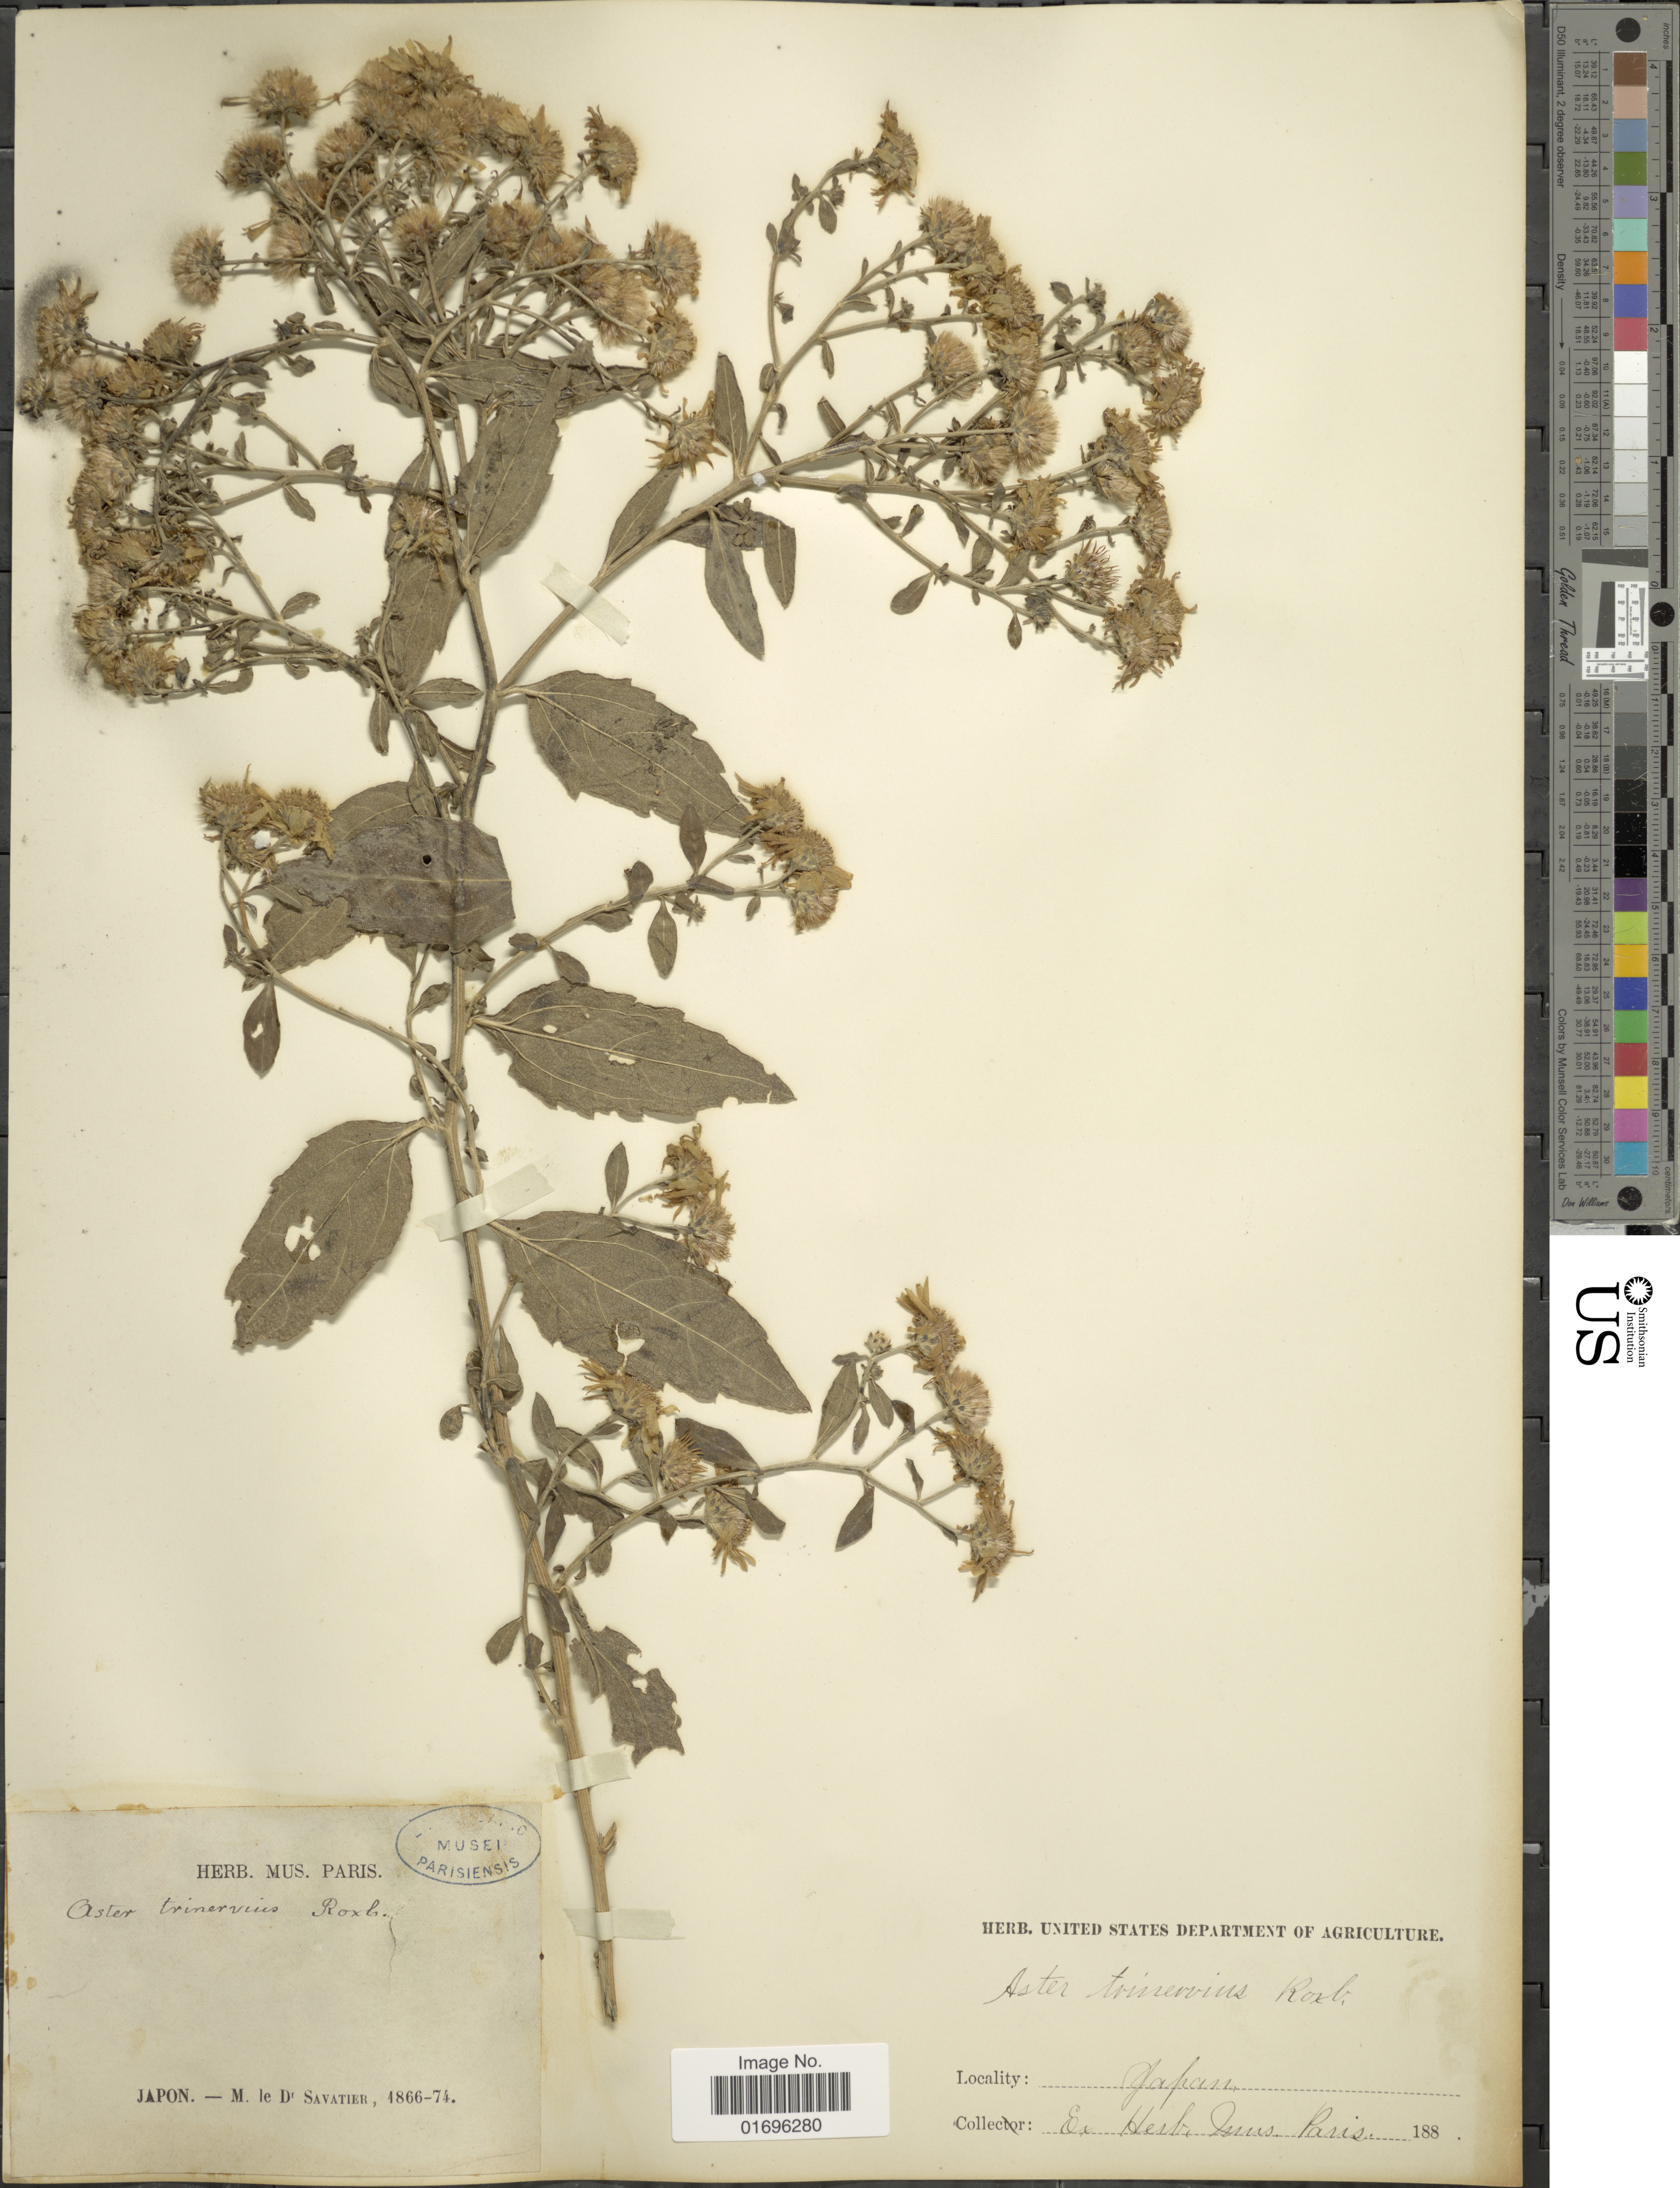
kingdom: Plantae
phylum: Tracheophyta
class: Magnoliopsida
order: Asterales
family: Asteraceae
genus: Aster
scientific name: Aster ageratoides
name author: Turcz.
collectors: Savatier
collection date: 1866/1874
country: Japan